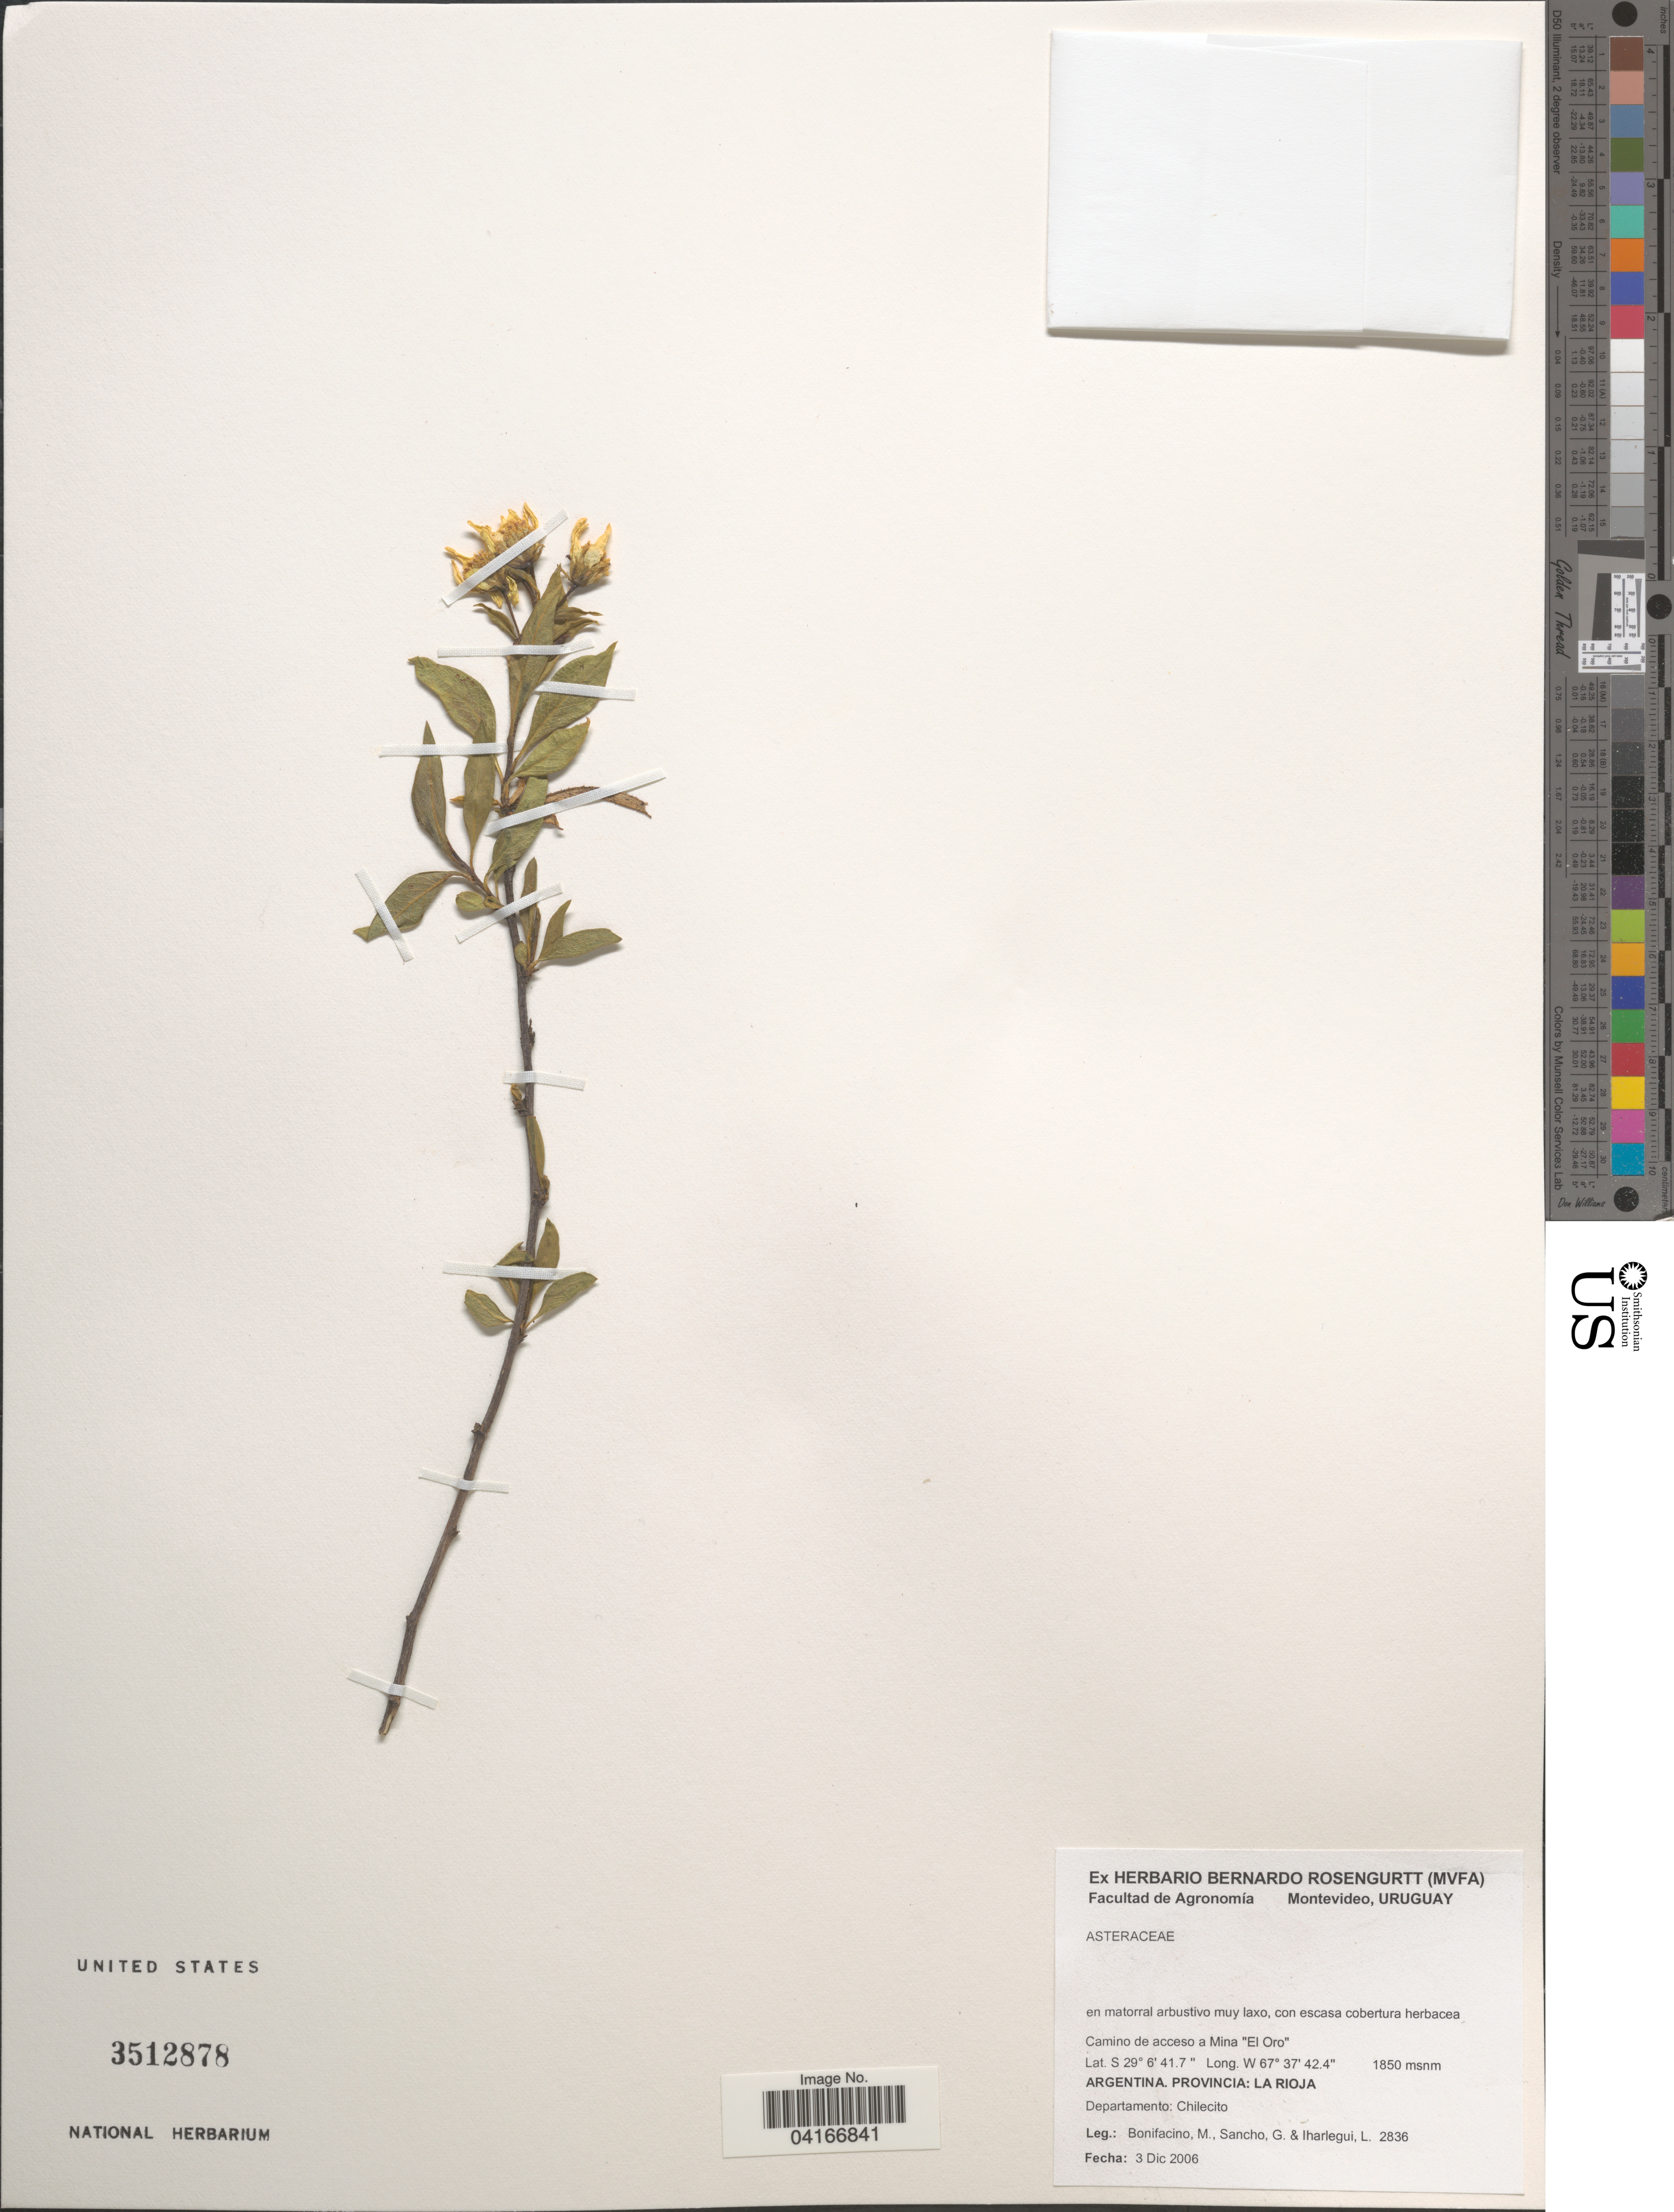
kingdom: Plantae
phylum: Tracheophyta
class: Magnoliopsida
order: Asterales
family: Asteraceae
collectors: M. Bonifacino, G. Sancho & L. Iharlegui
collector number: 2836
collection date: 2006-12-03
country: Argentina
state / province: La Rioja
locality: Camino de acceso a Mina "El Oro". Departamento: Chilecito.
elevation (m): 1850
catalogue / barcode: US 3512878